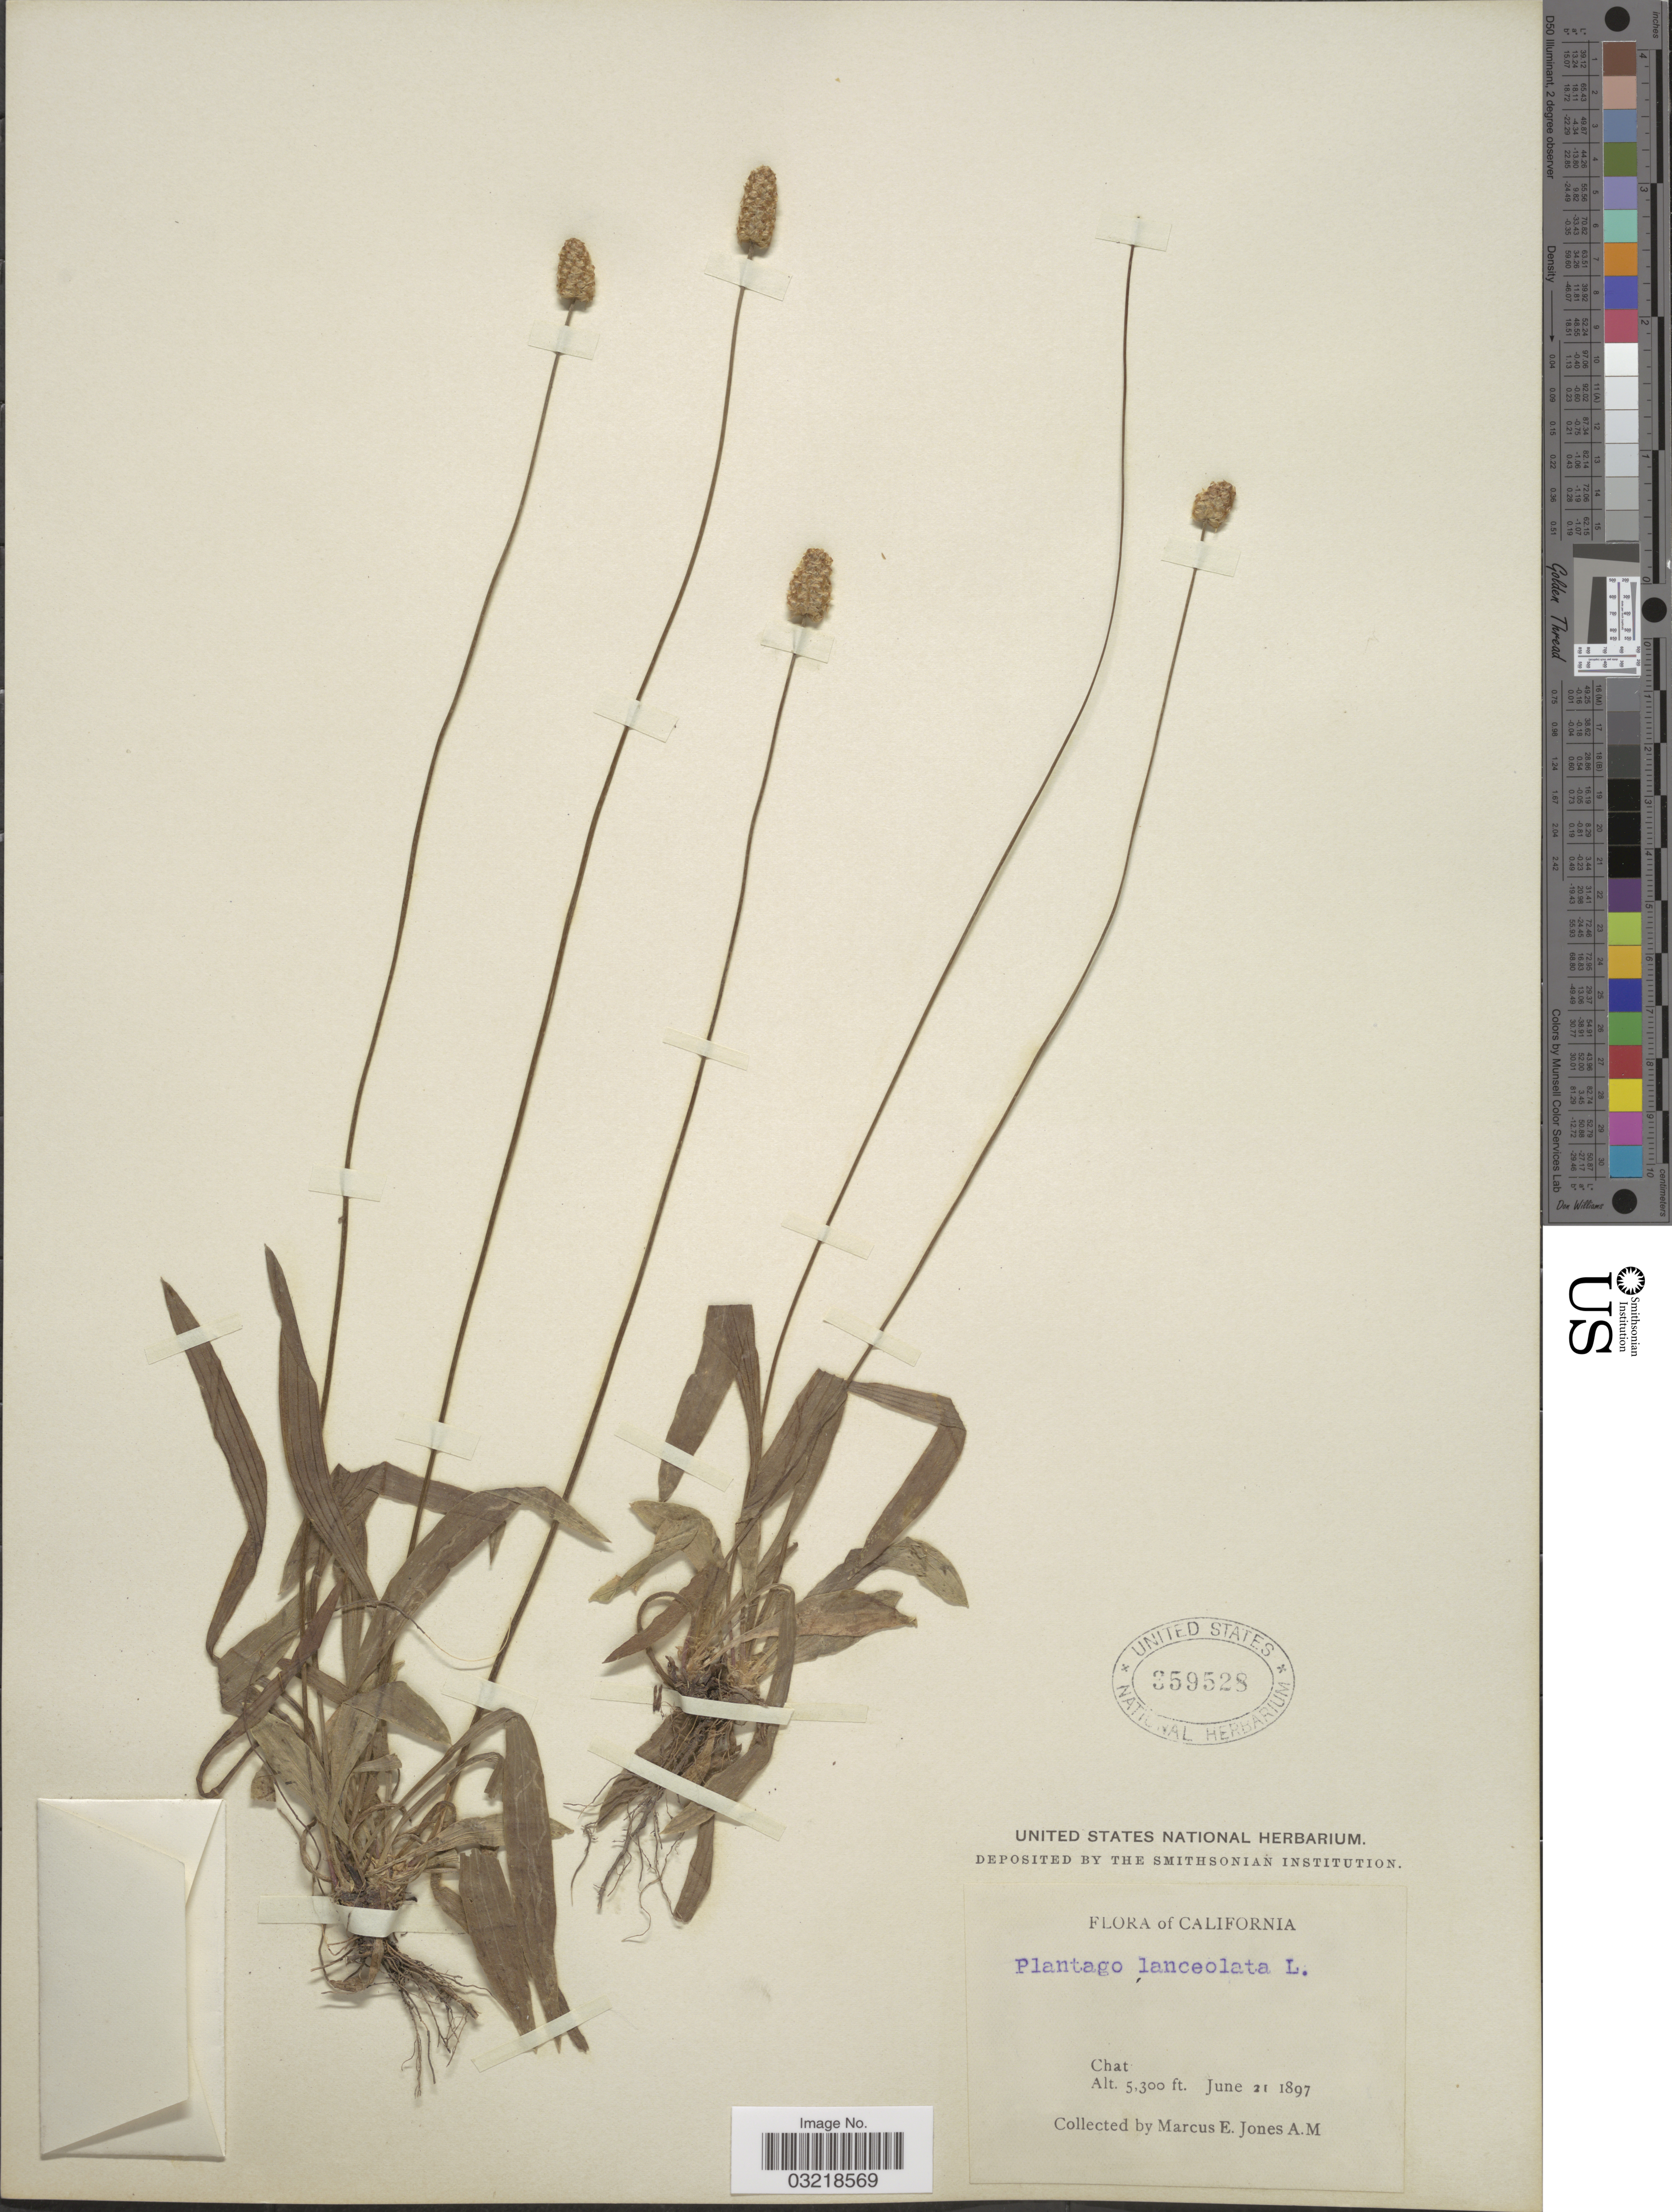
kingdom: Plantae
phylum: Tracheophyta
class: Magnoliopsida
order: Lamiales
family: Plantaginaceae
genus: Plantago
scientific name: Plantago lanceolata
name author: L.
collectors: M. E. Jones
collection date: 1897-06-21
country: United States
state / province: California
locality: Chat.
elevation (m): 1615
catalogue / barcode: US 359528